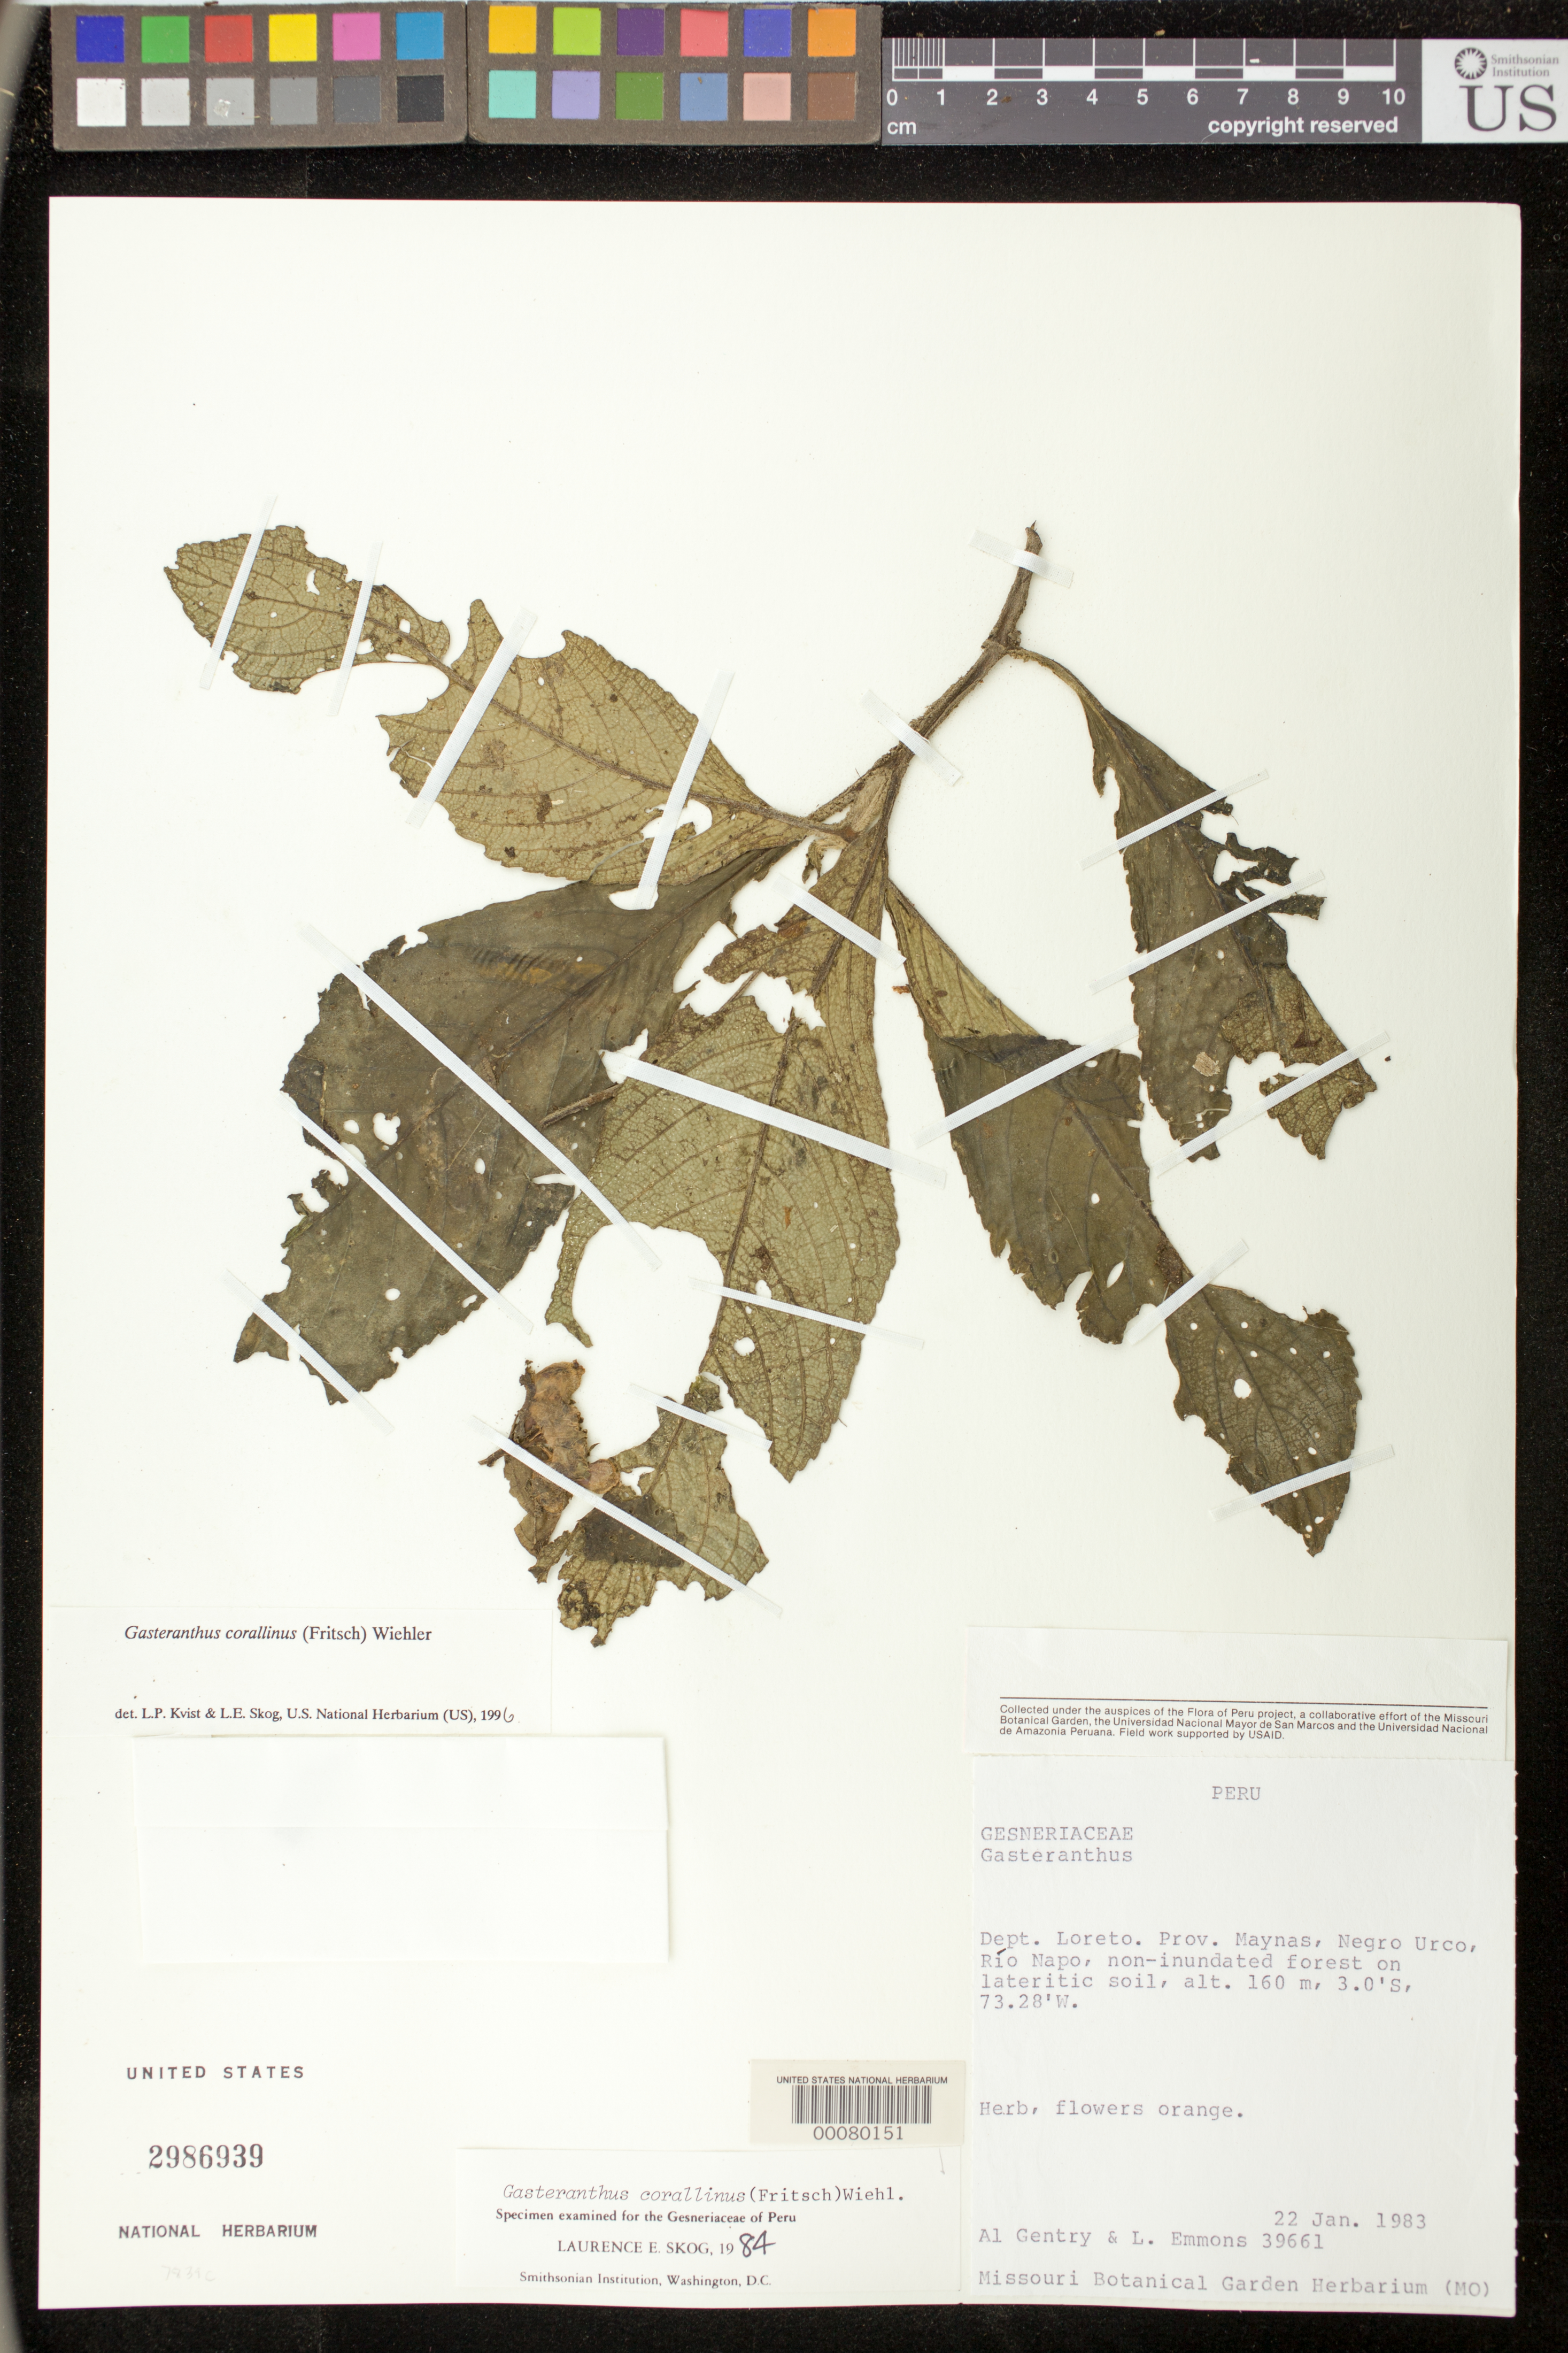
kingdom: Plantae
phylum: Tracheophyta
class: Magnoliopsida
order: Lamiales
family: Gesneriaceae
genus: Gasteranthus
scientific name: Gasteranthus corallinus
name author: (Fritsch) Wiehler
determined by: Skog, Laurence E.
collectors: A. H. Gentry & L. Emmons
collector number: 39661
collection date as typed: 22 Jan 1983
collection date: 1983-01-22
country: Peru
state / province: Loreto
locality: Prov. Maynas, Negro Urco, Río Napo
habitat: Non-inundated forest on lateritic soil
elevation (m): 160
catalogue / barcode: US 2986939